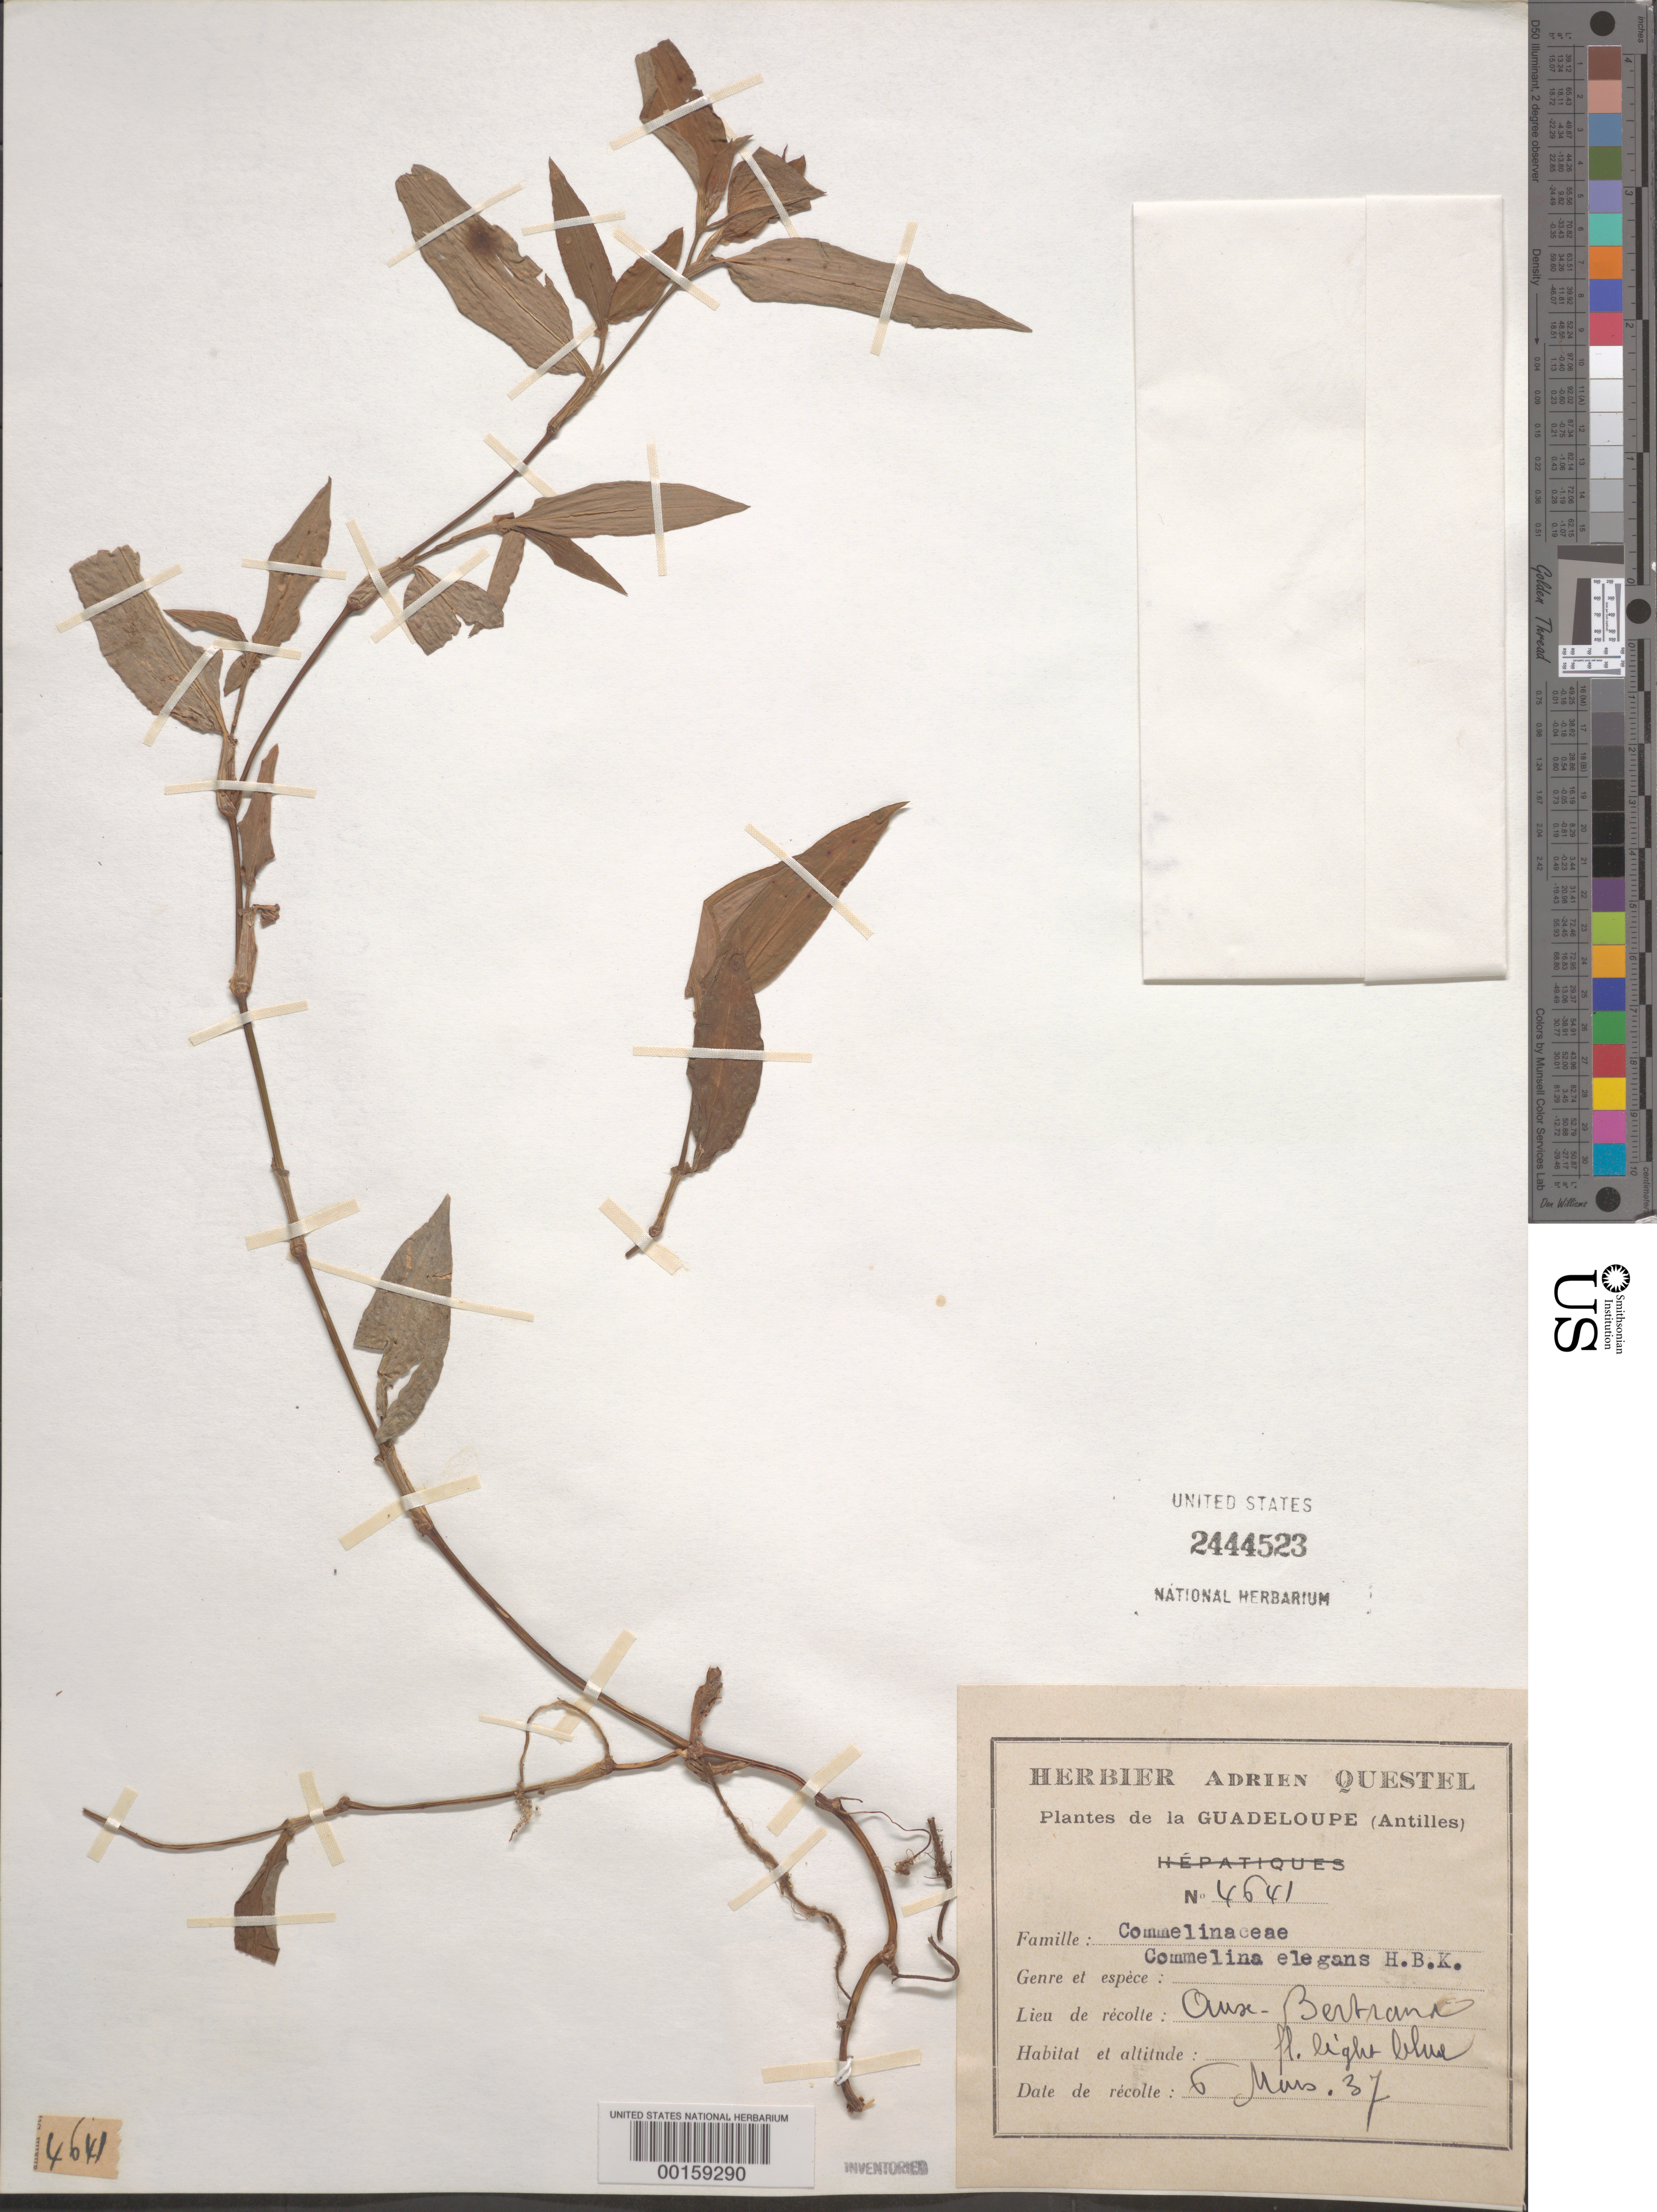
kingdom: Plantae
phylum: Tracheophyta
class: Liliopsida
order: Commelinales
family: Commelinaceae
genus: Commelina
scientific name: Commelina erecta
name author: L.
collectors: B. Ouse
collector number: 4641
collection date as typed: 06 Mar 1937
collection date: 1937-03-06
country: Guadeloupe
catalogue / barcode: US 2444523